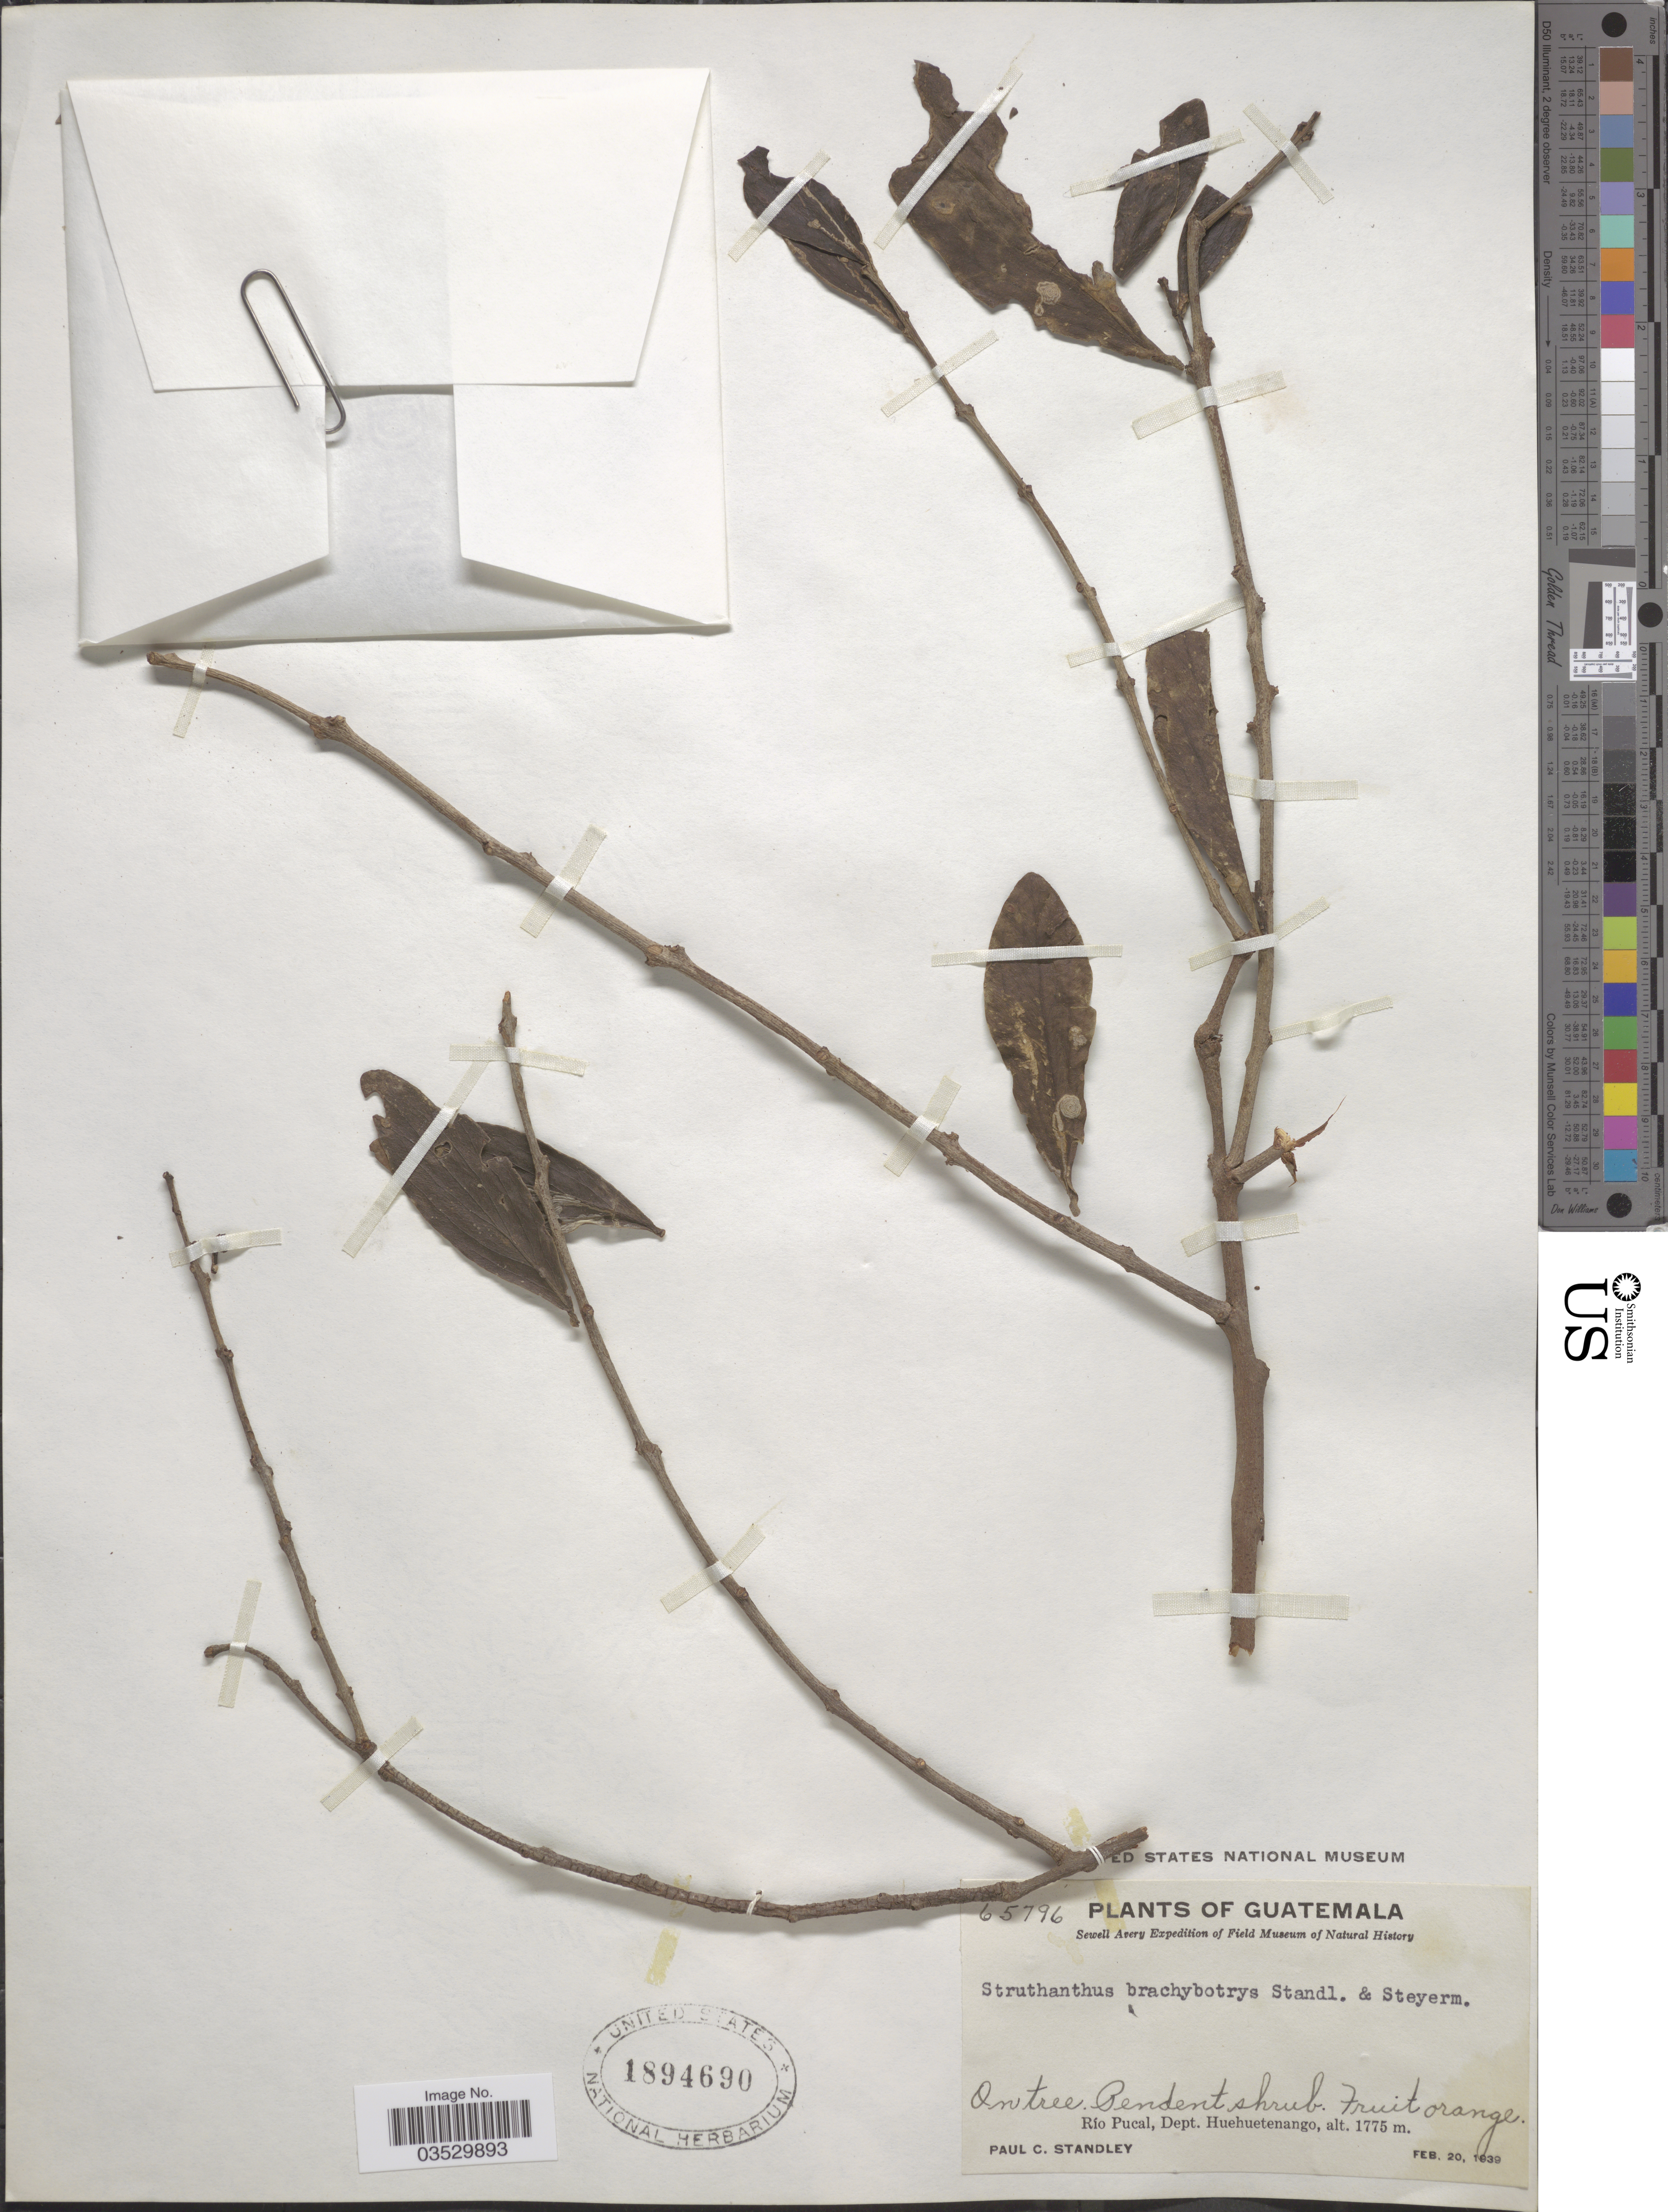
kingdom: Plantae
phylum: Tracheophyta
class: Magnoliopsida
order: Santalales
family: Loranthaceae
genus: Struthanthus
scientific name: Struthanthus brachybotrys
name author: Standl. & Steyerm.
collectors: P. C. Standley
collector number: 65796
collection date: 1939-02-20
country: Guatemala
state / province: Huehuetenango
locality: Río Pucal, Dept. Huehuetenango.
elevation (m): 1775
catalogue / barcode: US 1894690